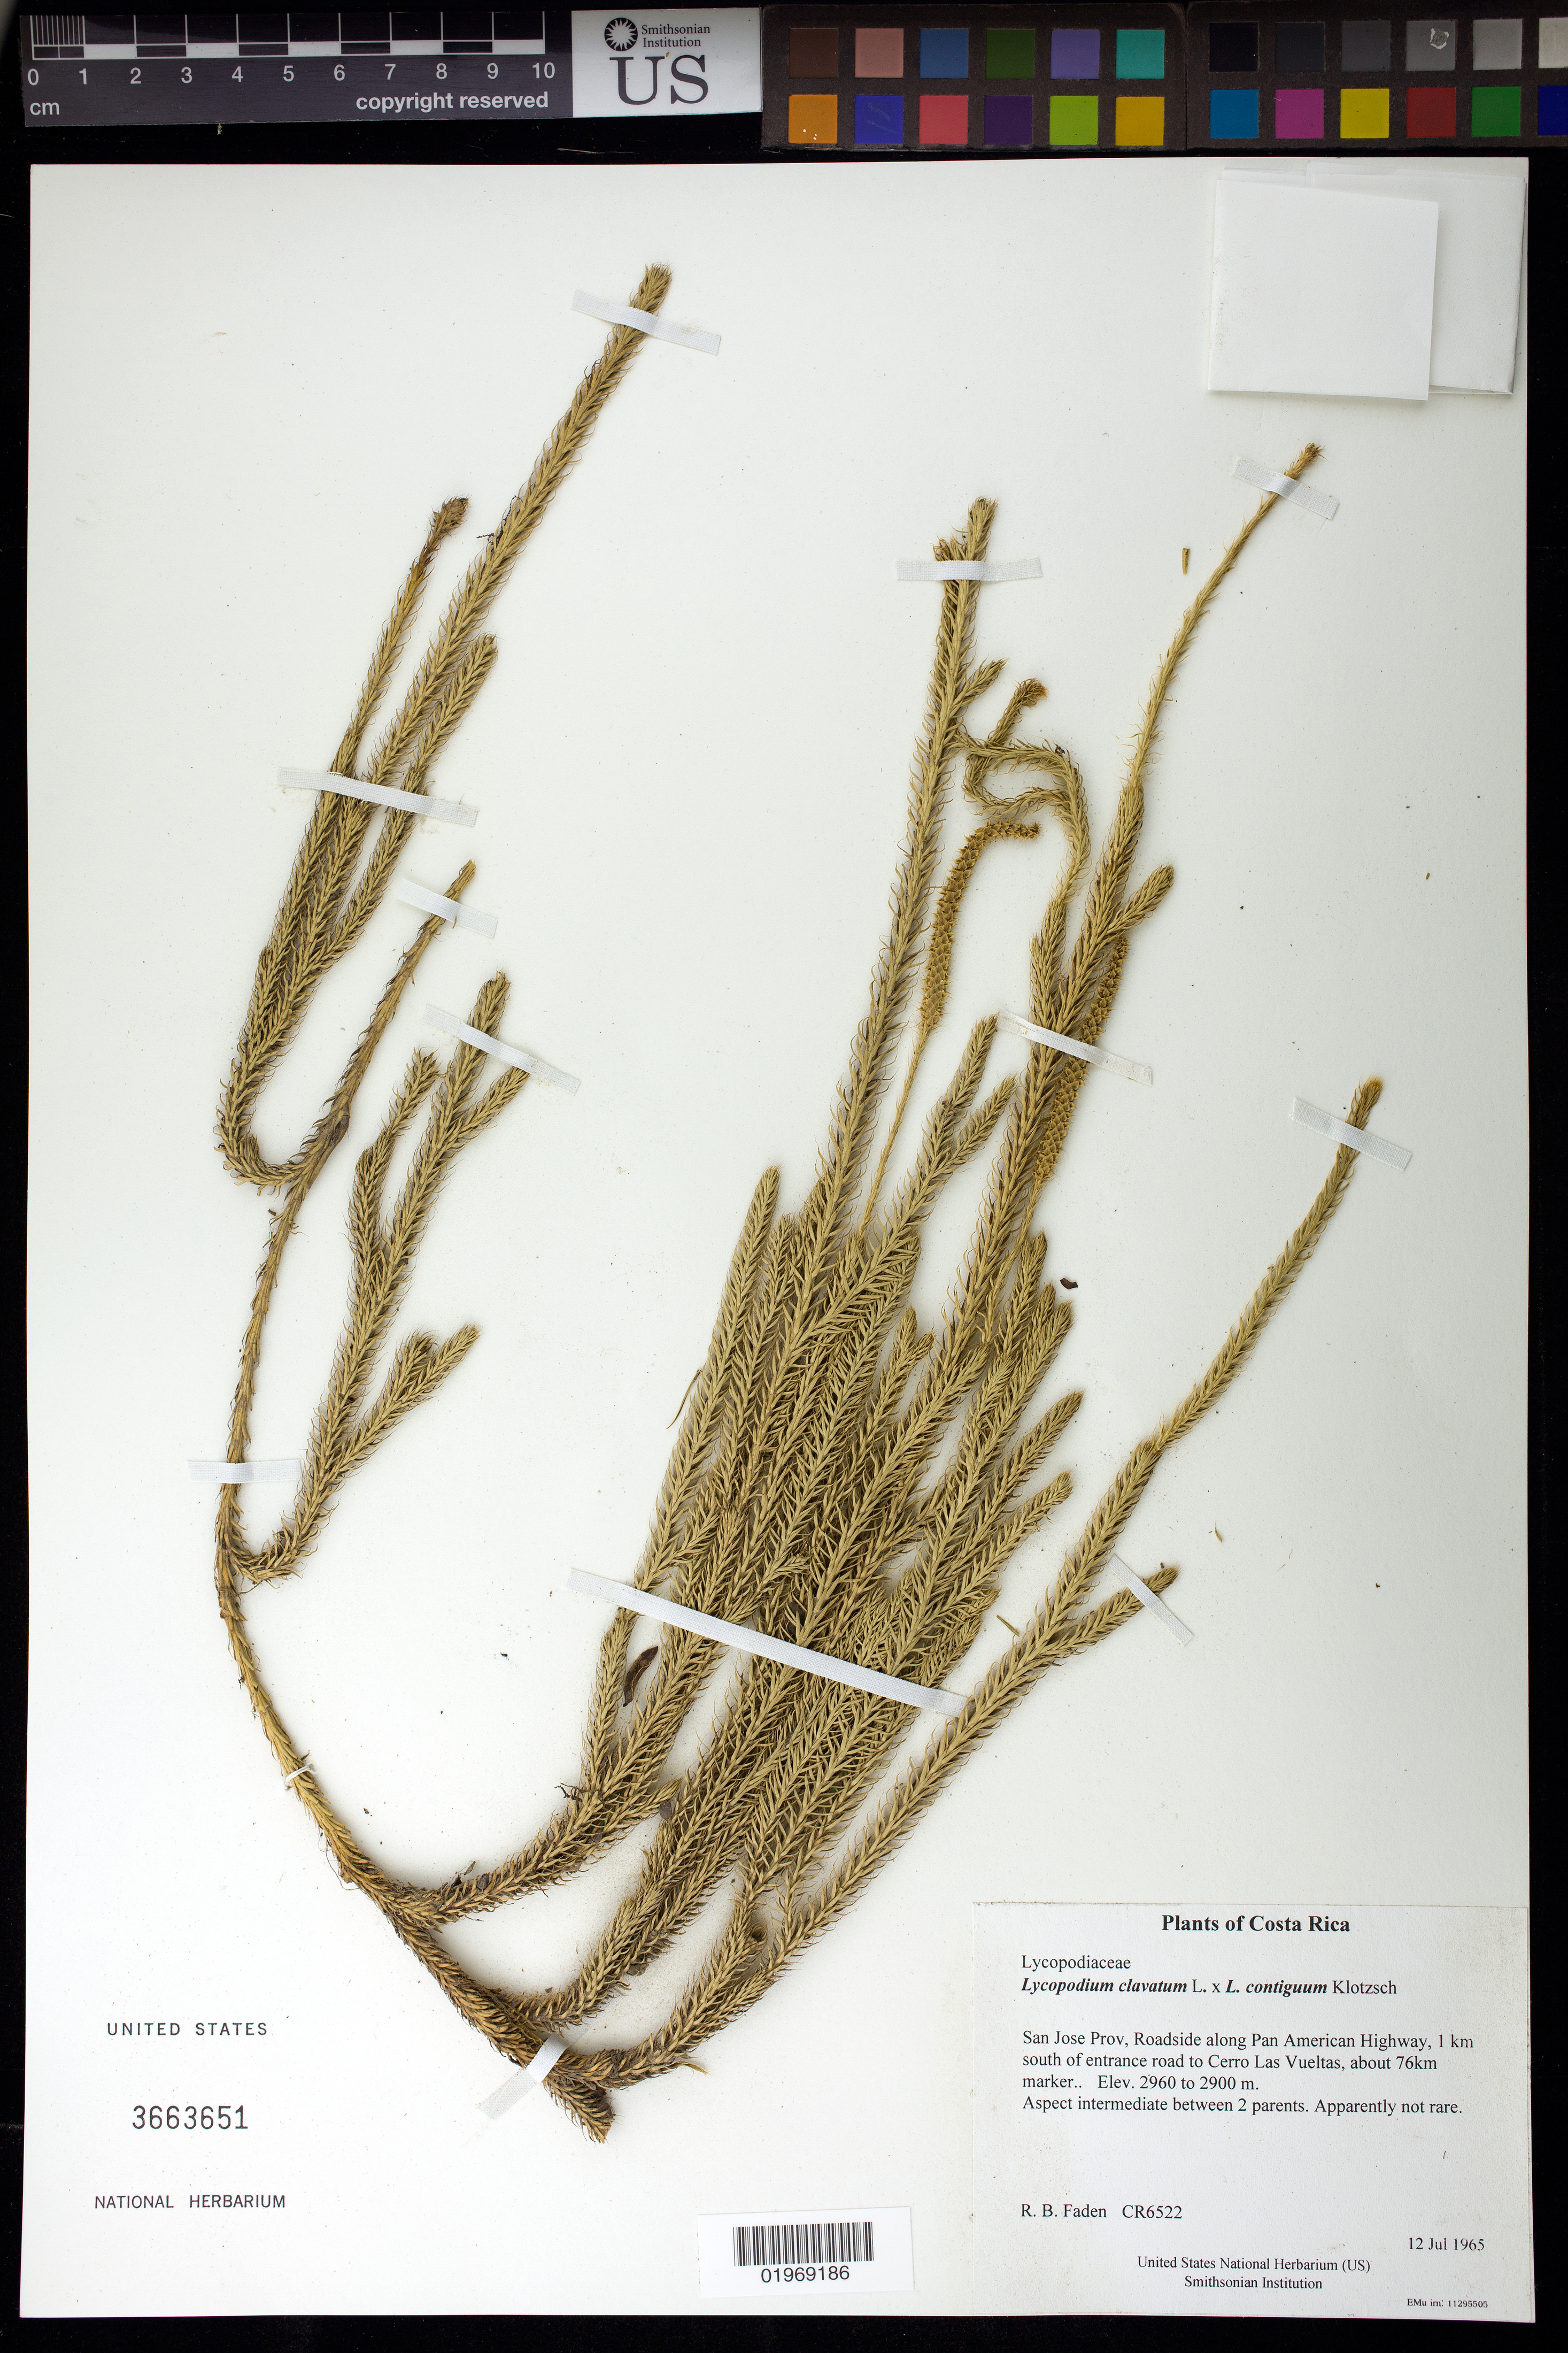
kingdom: Plantae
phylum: Tracheophyta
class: Lycopodiopsida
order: Lycopodiales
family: Lycopodiaceae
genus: Lycopodium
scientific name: Lycopodium clavatum x L. contiguum Klotzsch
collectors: R. B. Faden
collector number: CR6522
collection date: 1965-07-12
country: Costa Rica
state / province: San Jose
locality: Roadside along Pan American Highway, 1 km south of entrance road to Cerro Las Vueltas, about 76km marker..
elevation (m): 2960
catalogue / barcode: US 3663651